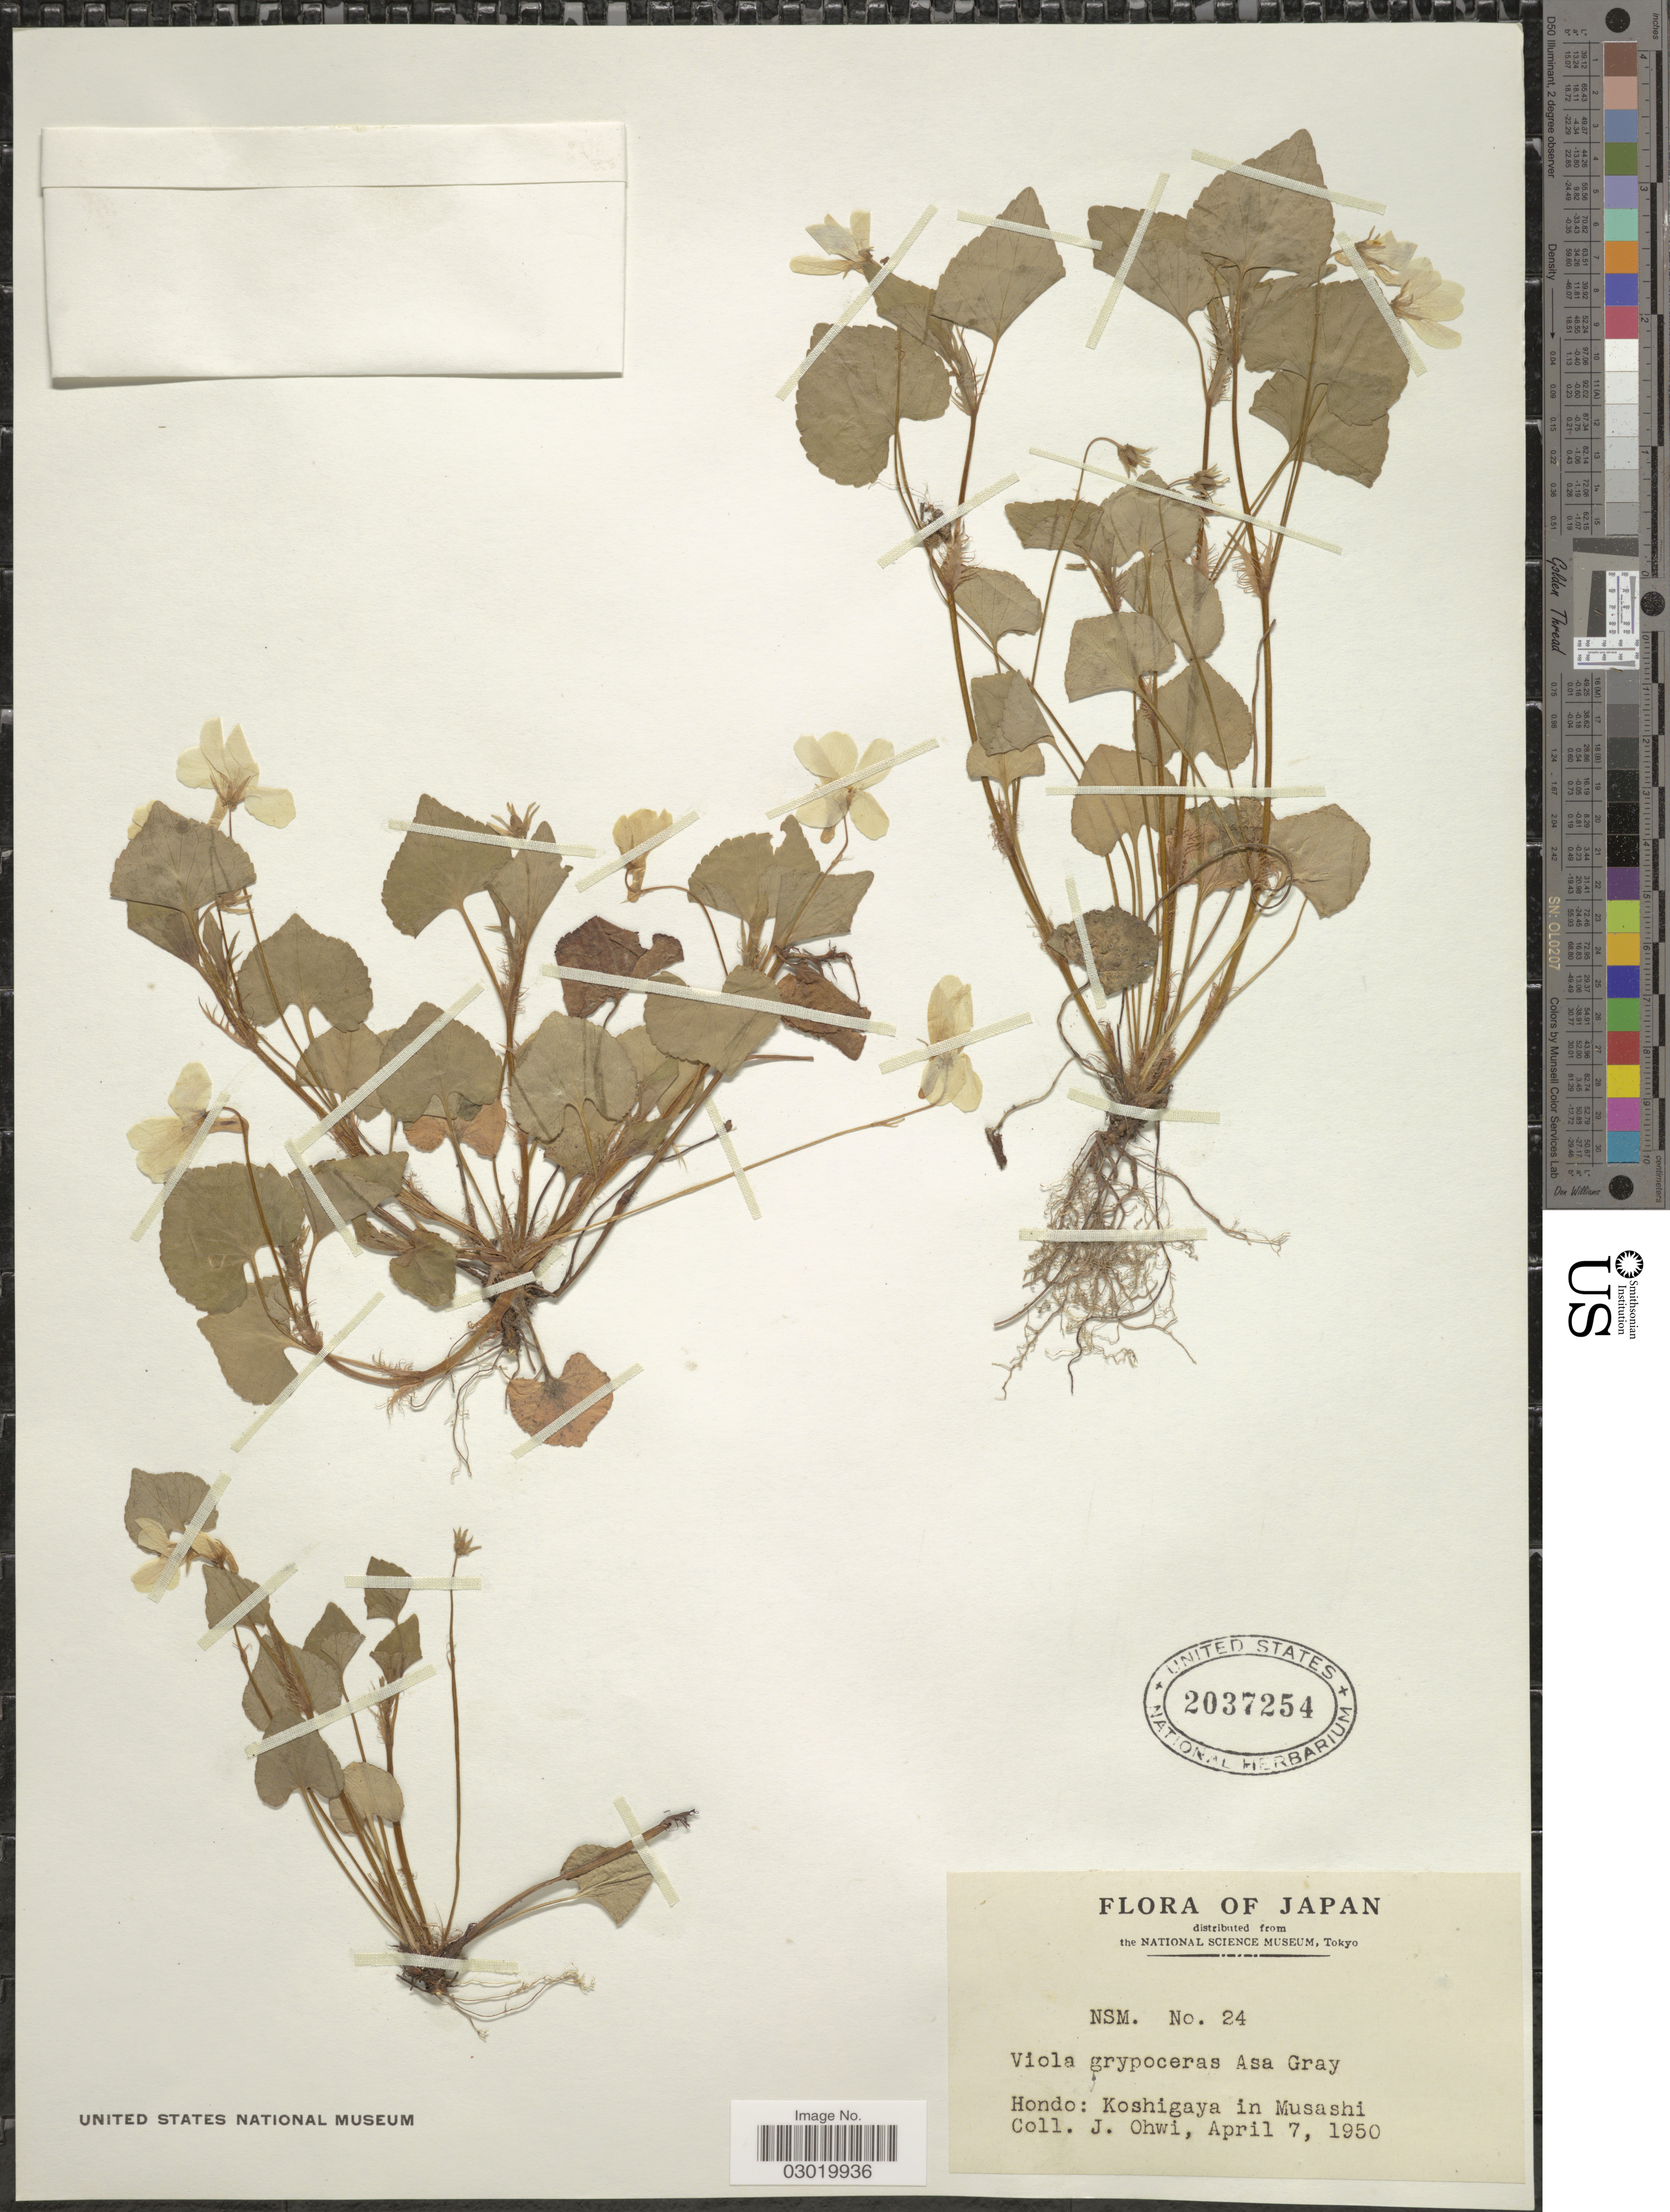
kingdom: Plantae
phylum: Tracheophyta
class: Magnoliopsida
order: Malpighiales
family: Violaceae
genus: Viola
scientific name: Viola grypoceras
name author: A. Gray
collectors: J. Ohwi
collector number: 24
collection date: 1950-04-07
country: Japan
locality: Hondo: Koshigaya in Musashi.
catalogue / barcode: US 2037254